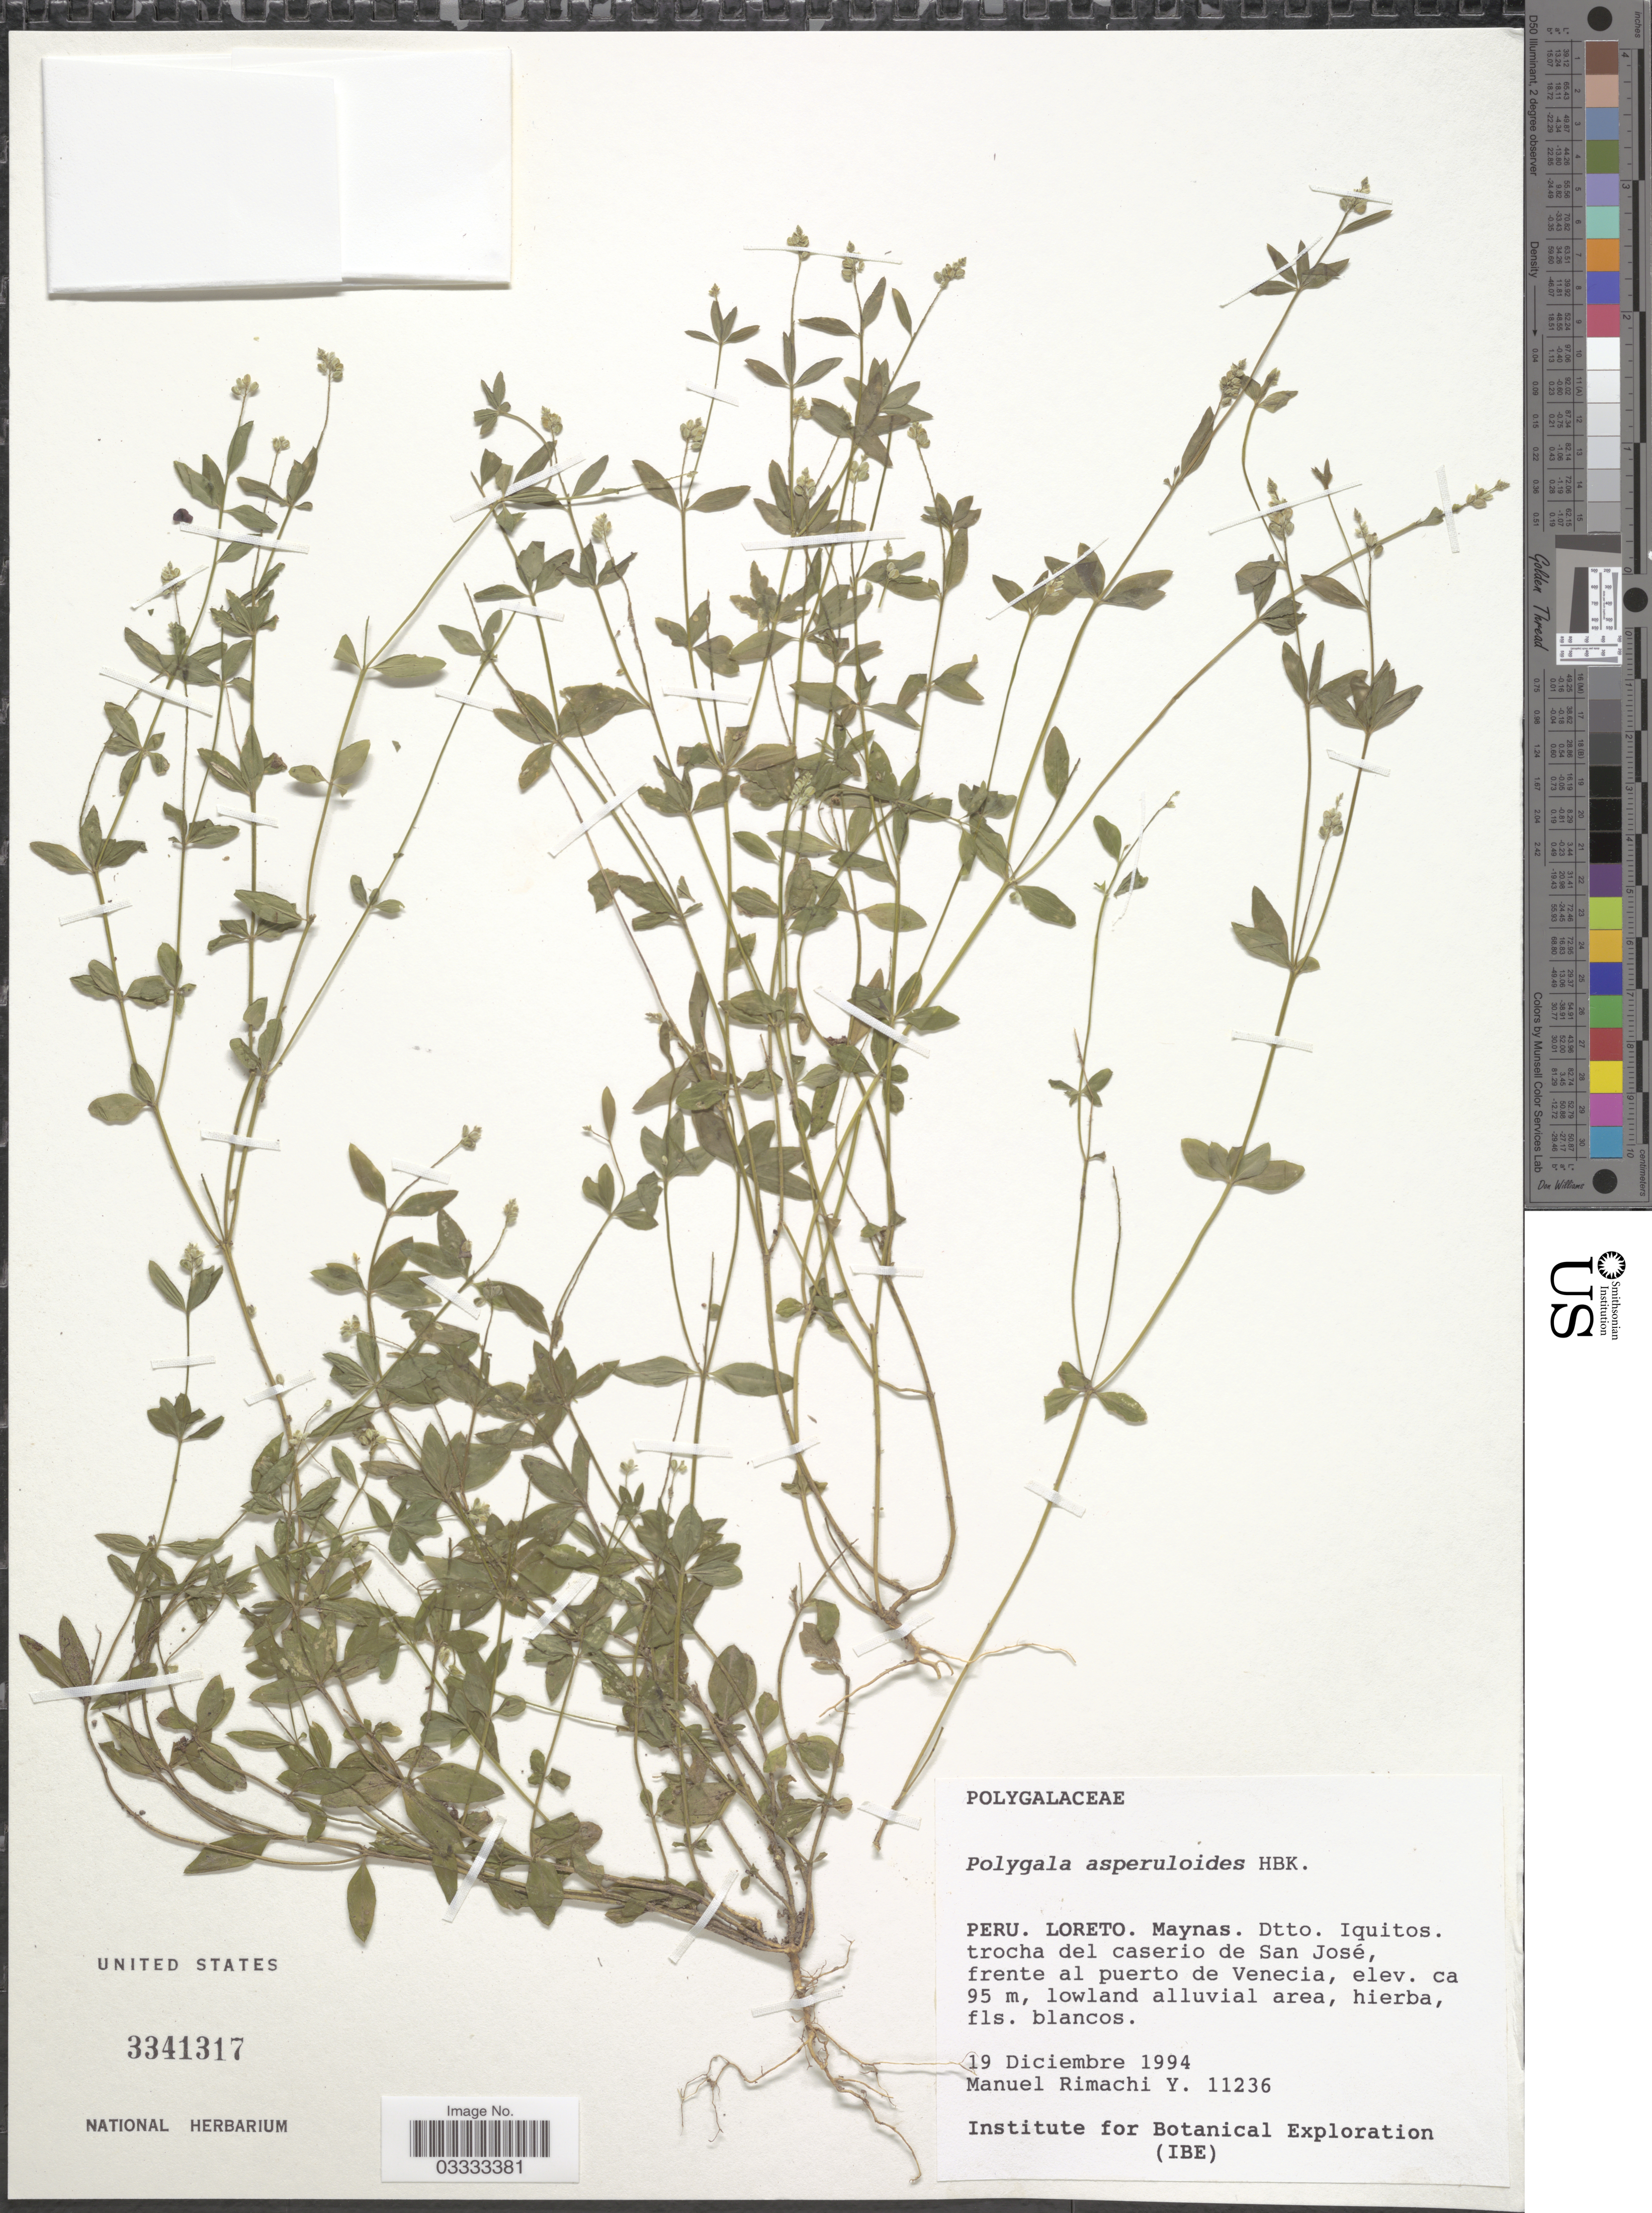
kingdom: Plantae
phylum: Tracheophyta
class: Magnoliopsida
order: Fabales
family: Polygalaceae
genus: Polygala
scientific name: Polygala asperuloides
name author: Kunth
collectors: M. Rimachi Y.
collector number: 11236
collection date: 1994-12-19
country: Peru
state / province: Loreto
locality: Maynas. Dtto. Iquitos. Trocha del caserio de San José. frente al puerto de Venecia.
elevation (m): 95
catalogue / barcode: US 3341317